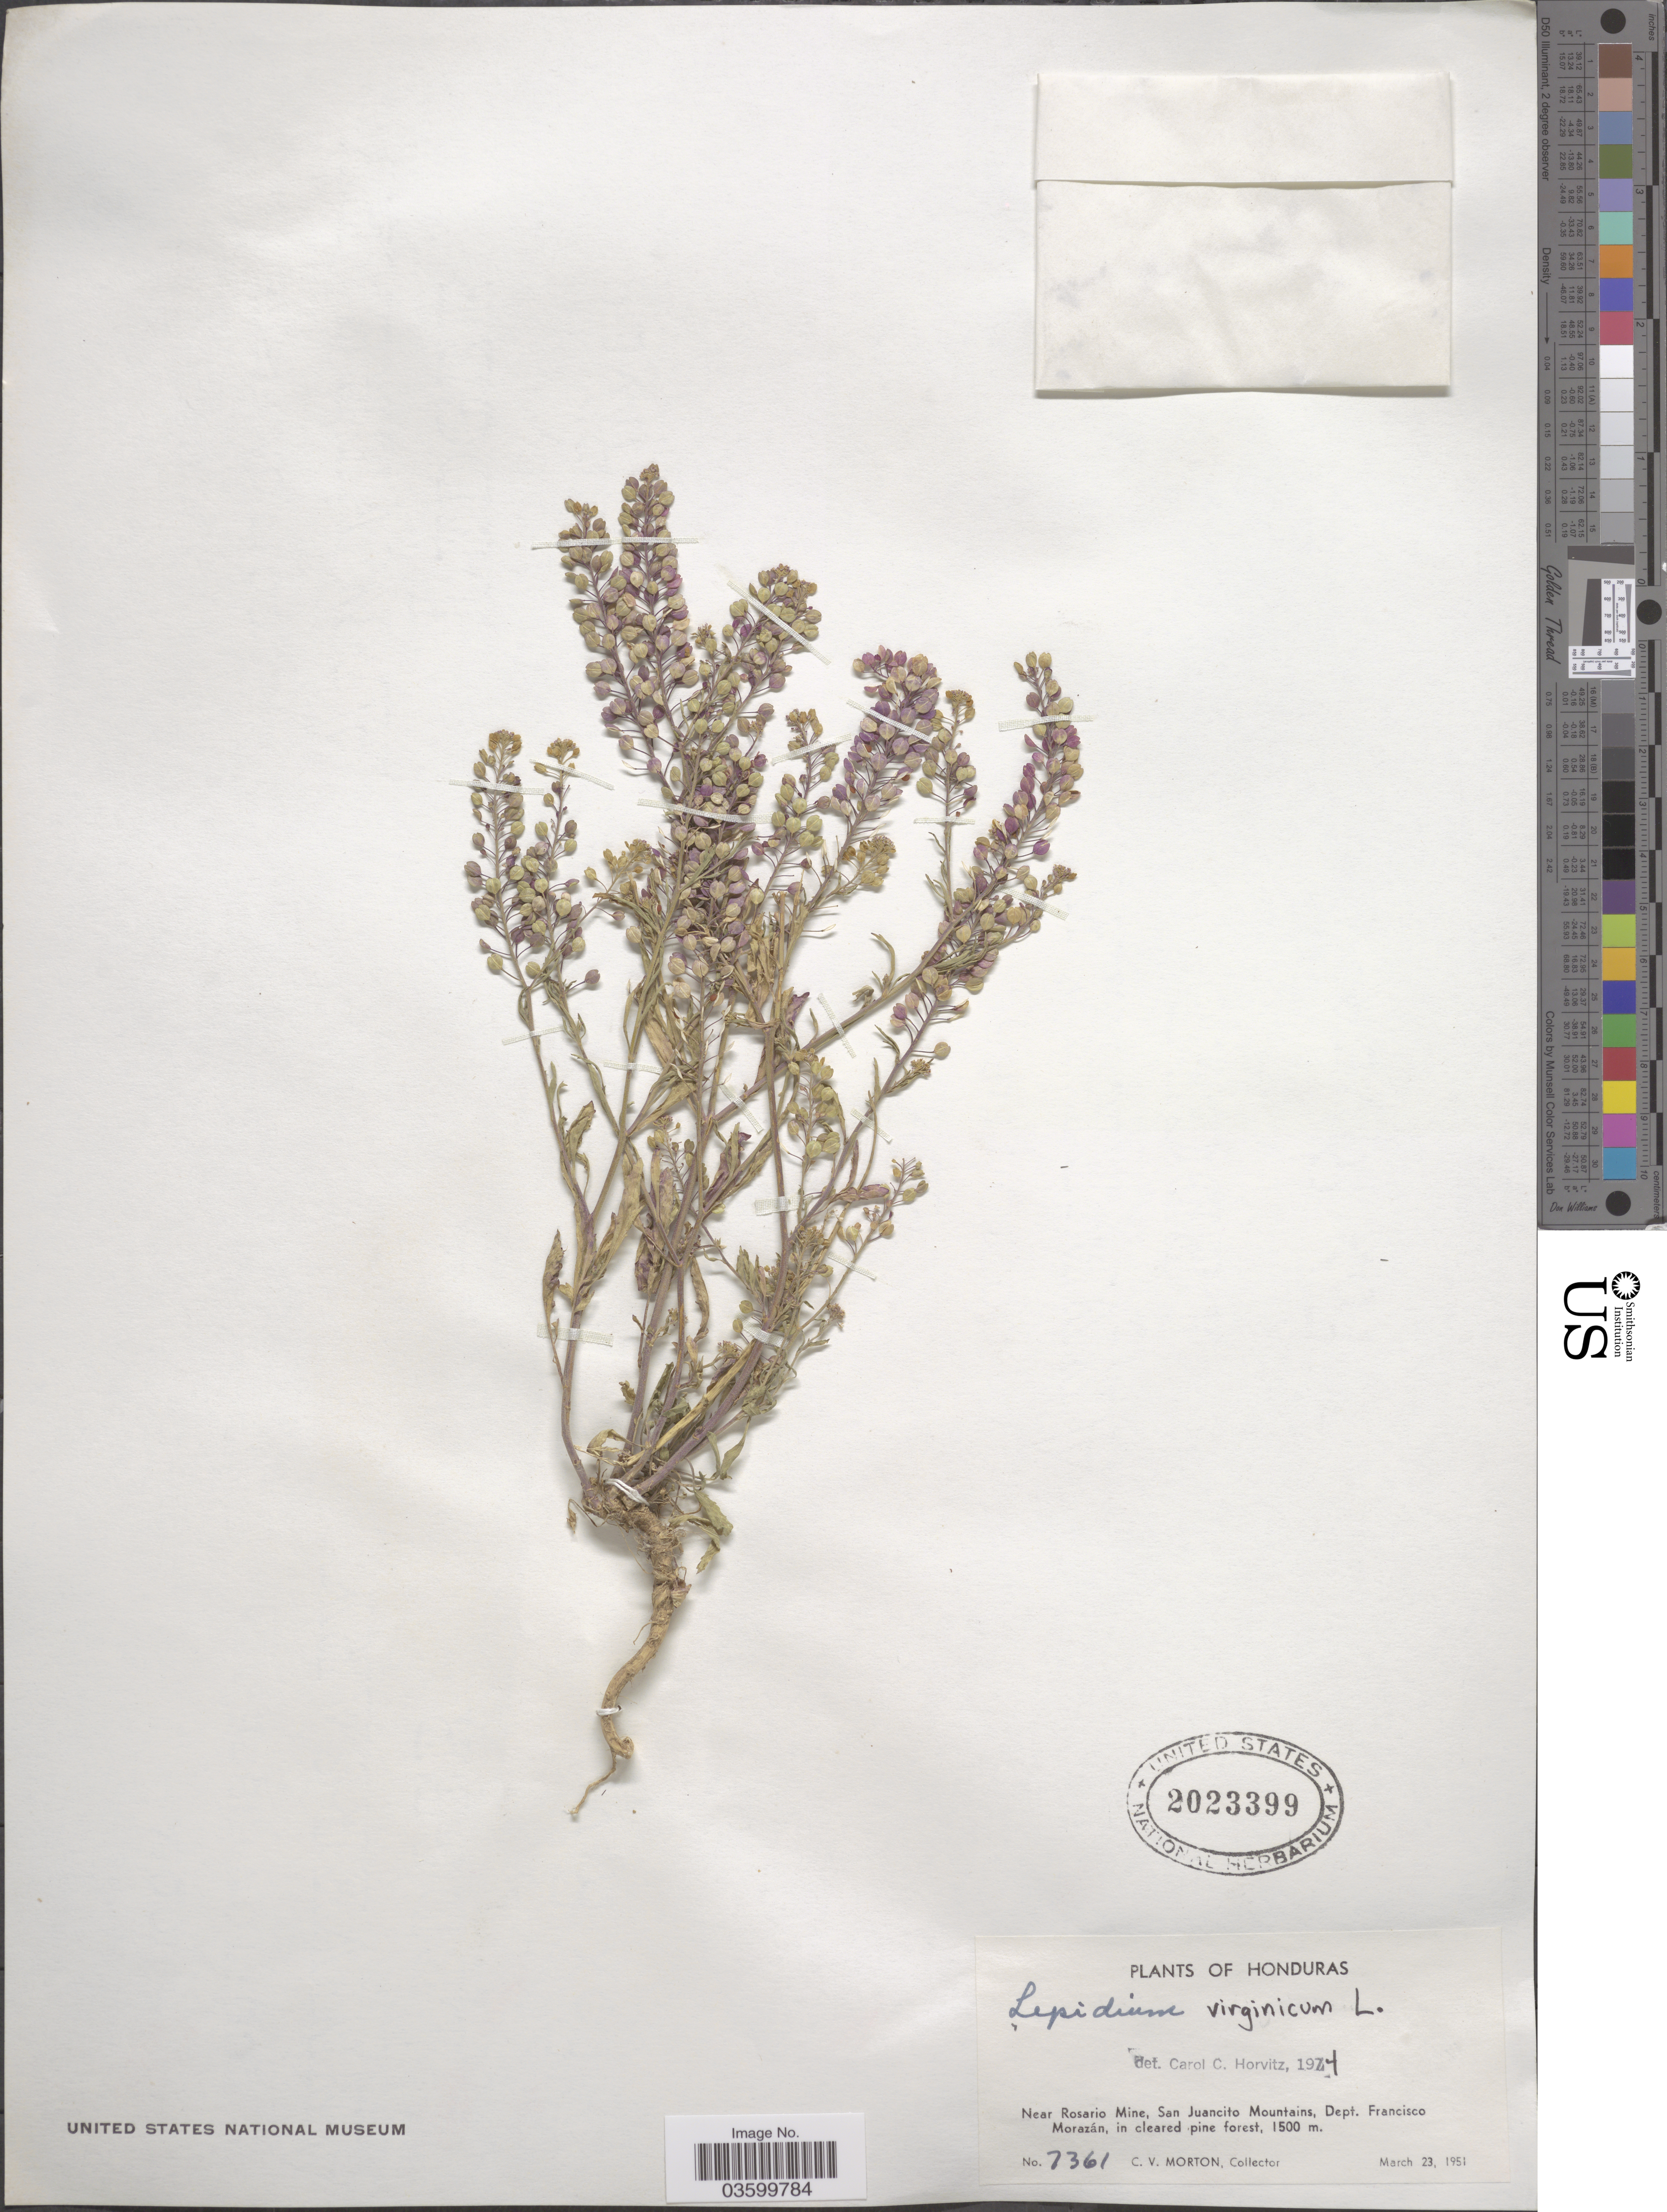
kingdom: Plantae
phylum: Tracheophyta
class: Magnoliopsida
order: Brassicales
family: Brassicaceae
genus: Lepidium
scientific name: Lepidium virginicum var. centrali-americanum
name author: (Thell.) C.L. Hitchc.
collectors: C. V. Morton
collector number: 7361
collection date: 1951-03-23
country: Honduras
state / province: Fco. Morazán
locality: Near Rosario Mine, San Juancito Mountains, Dept. Francisco Morazán.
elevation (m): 1500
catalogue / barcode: US 2023399